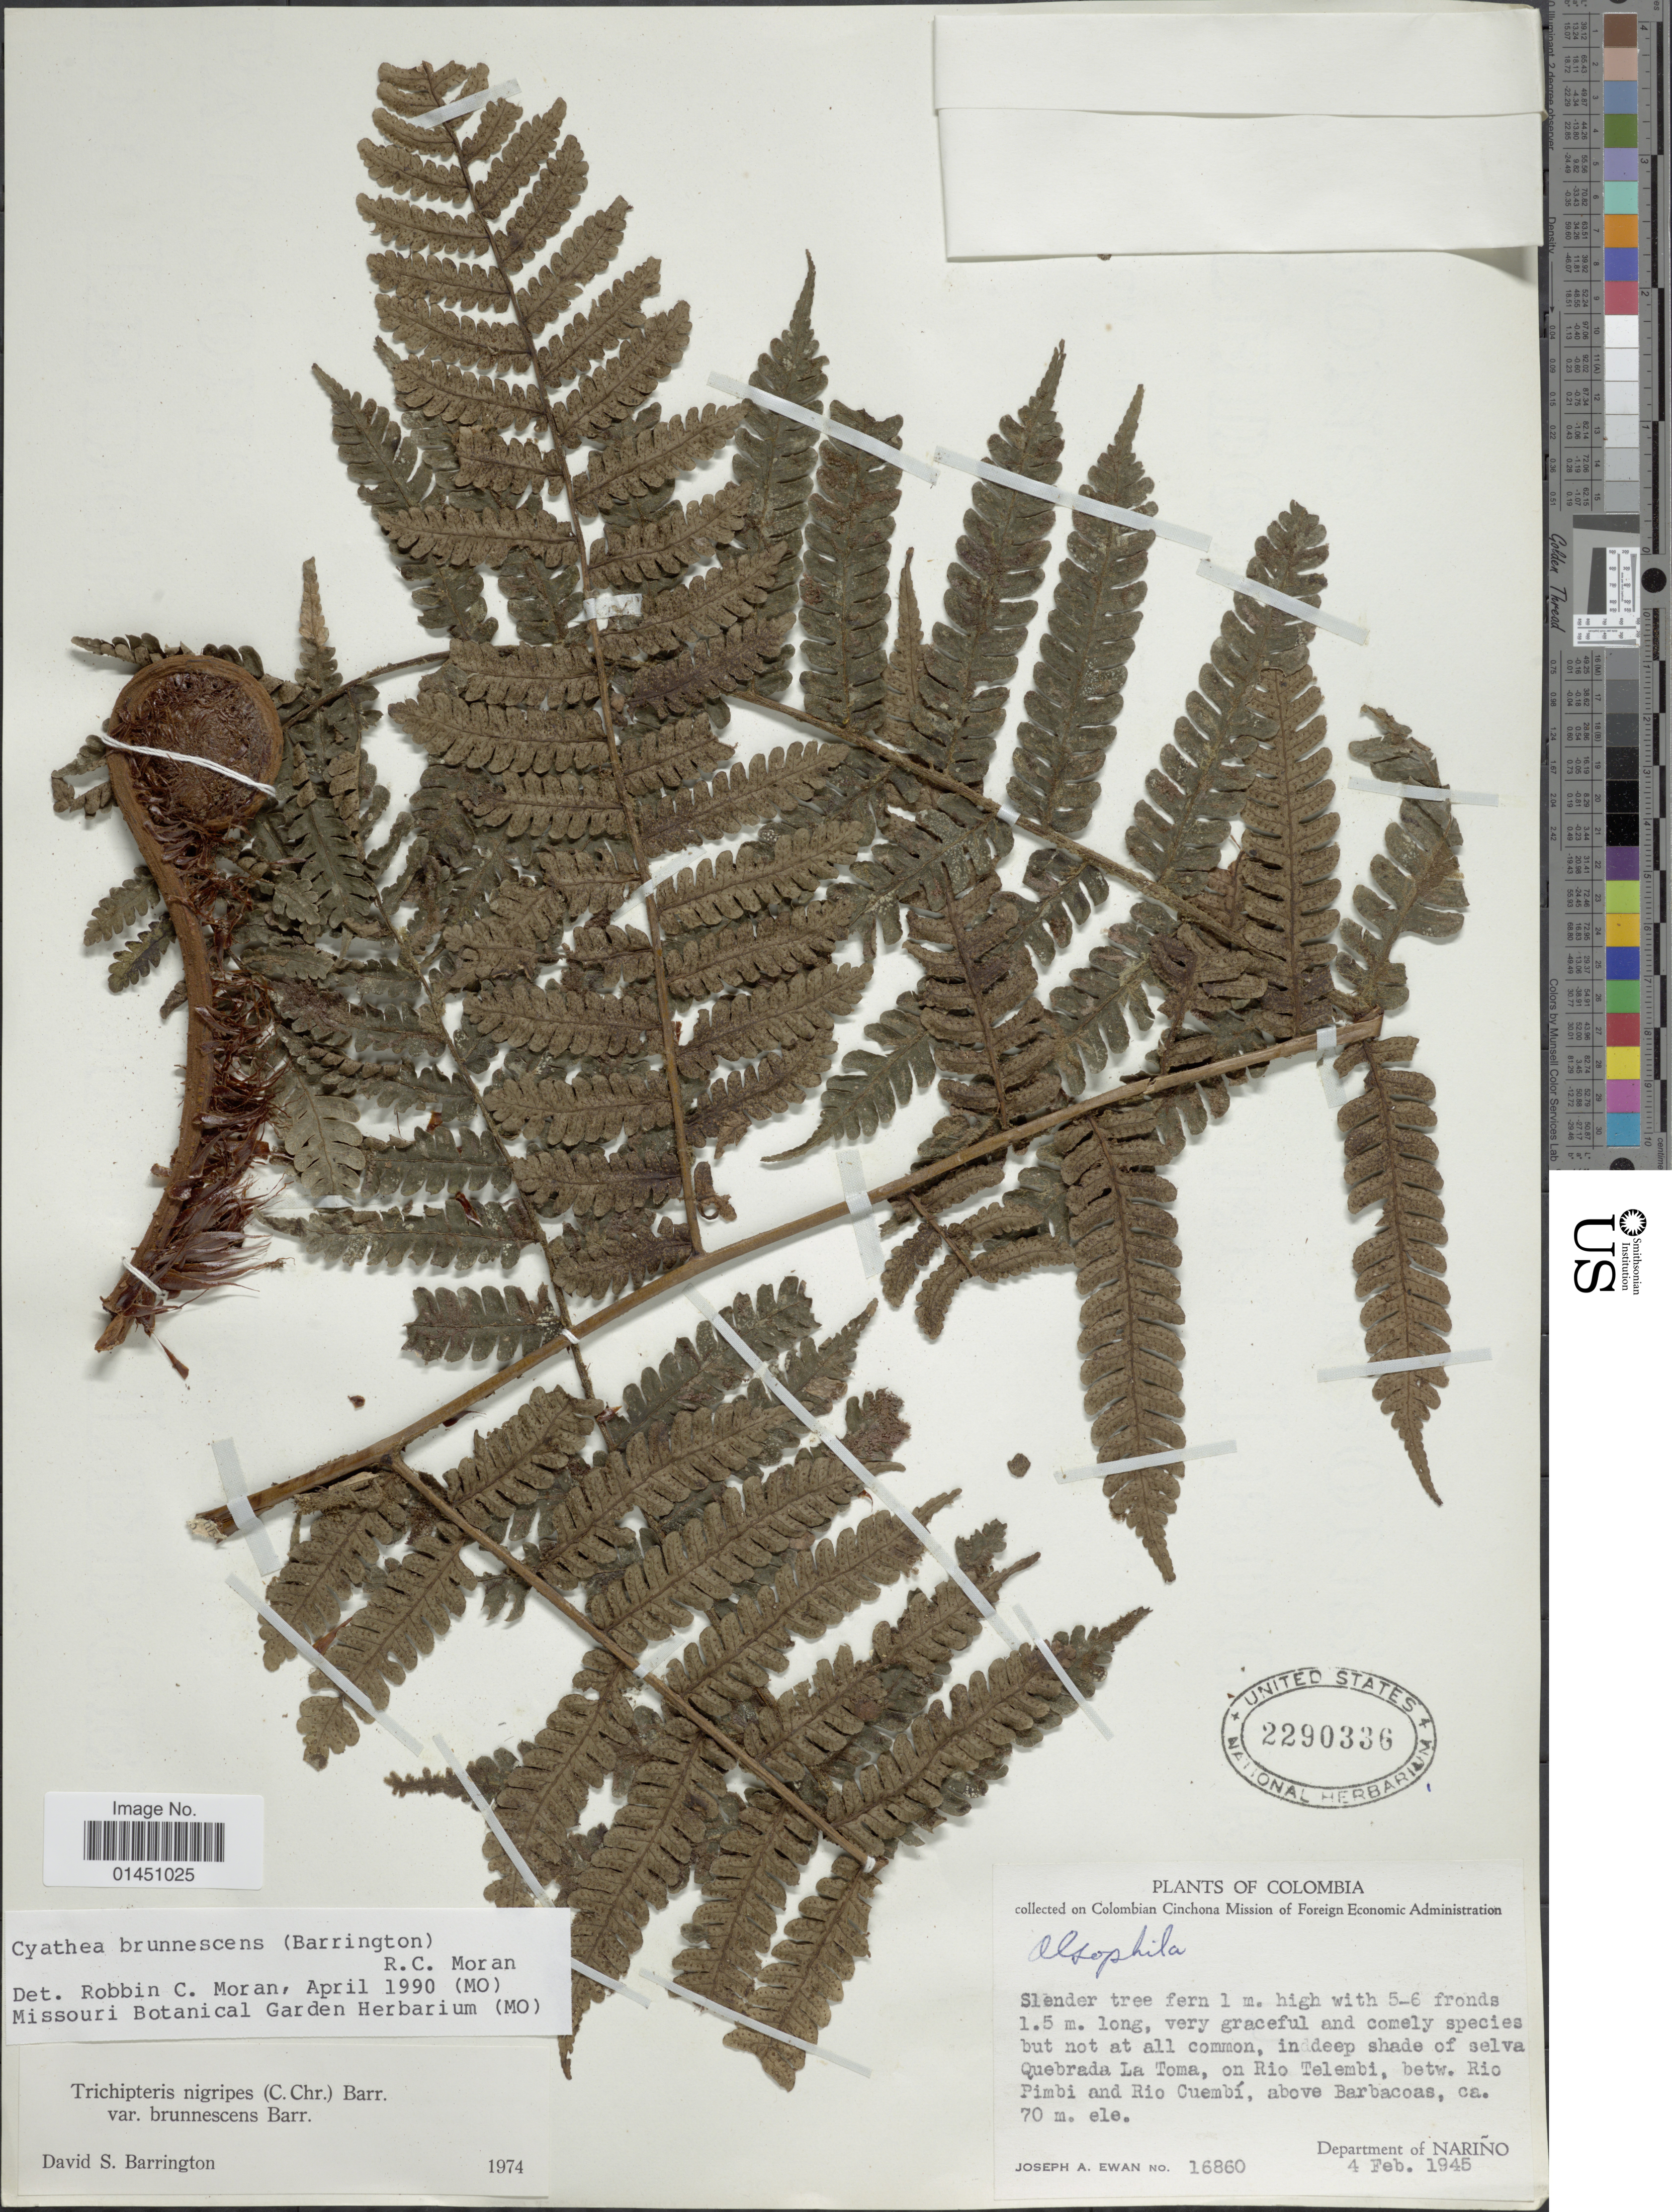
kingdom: Plantae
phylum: Tracheophyta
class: Polypodiopsida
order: Cyatheales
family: Cyatheaceae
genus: Cyathea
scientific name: Cyathea brunnescens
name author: (Barrington) R.C. Moran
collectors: J. A. Ewan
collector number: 16860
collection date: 1945-02-04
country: Colombia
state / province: Nariño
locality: In deep shade of selva Quebrada La Toma, on Rio Telembi, betw. Rio Pimbi and Rio Cuembi, above Barbacoas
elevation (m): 70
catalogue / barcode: US 2290336